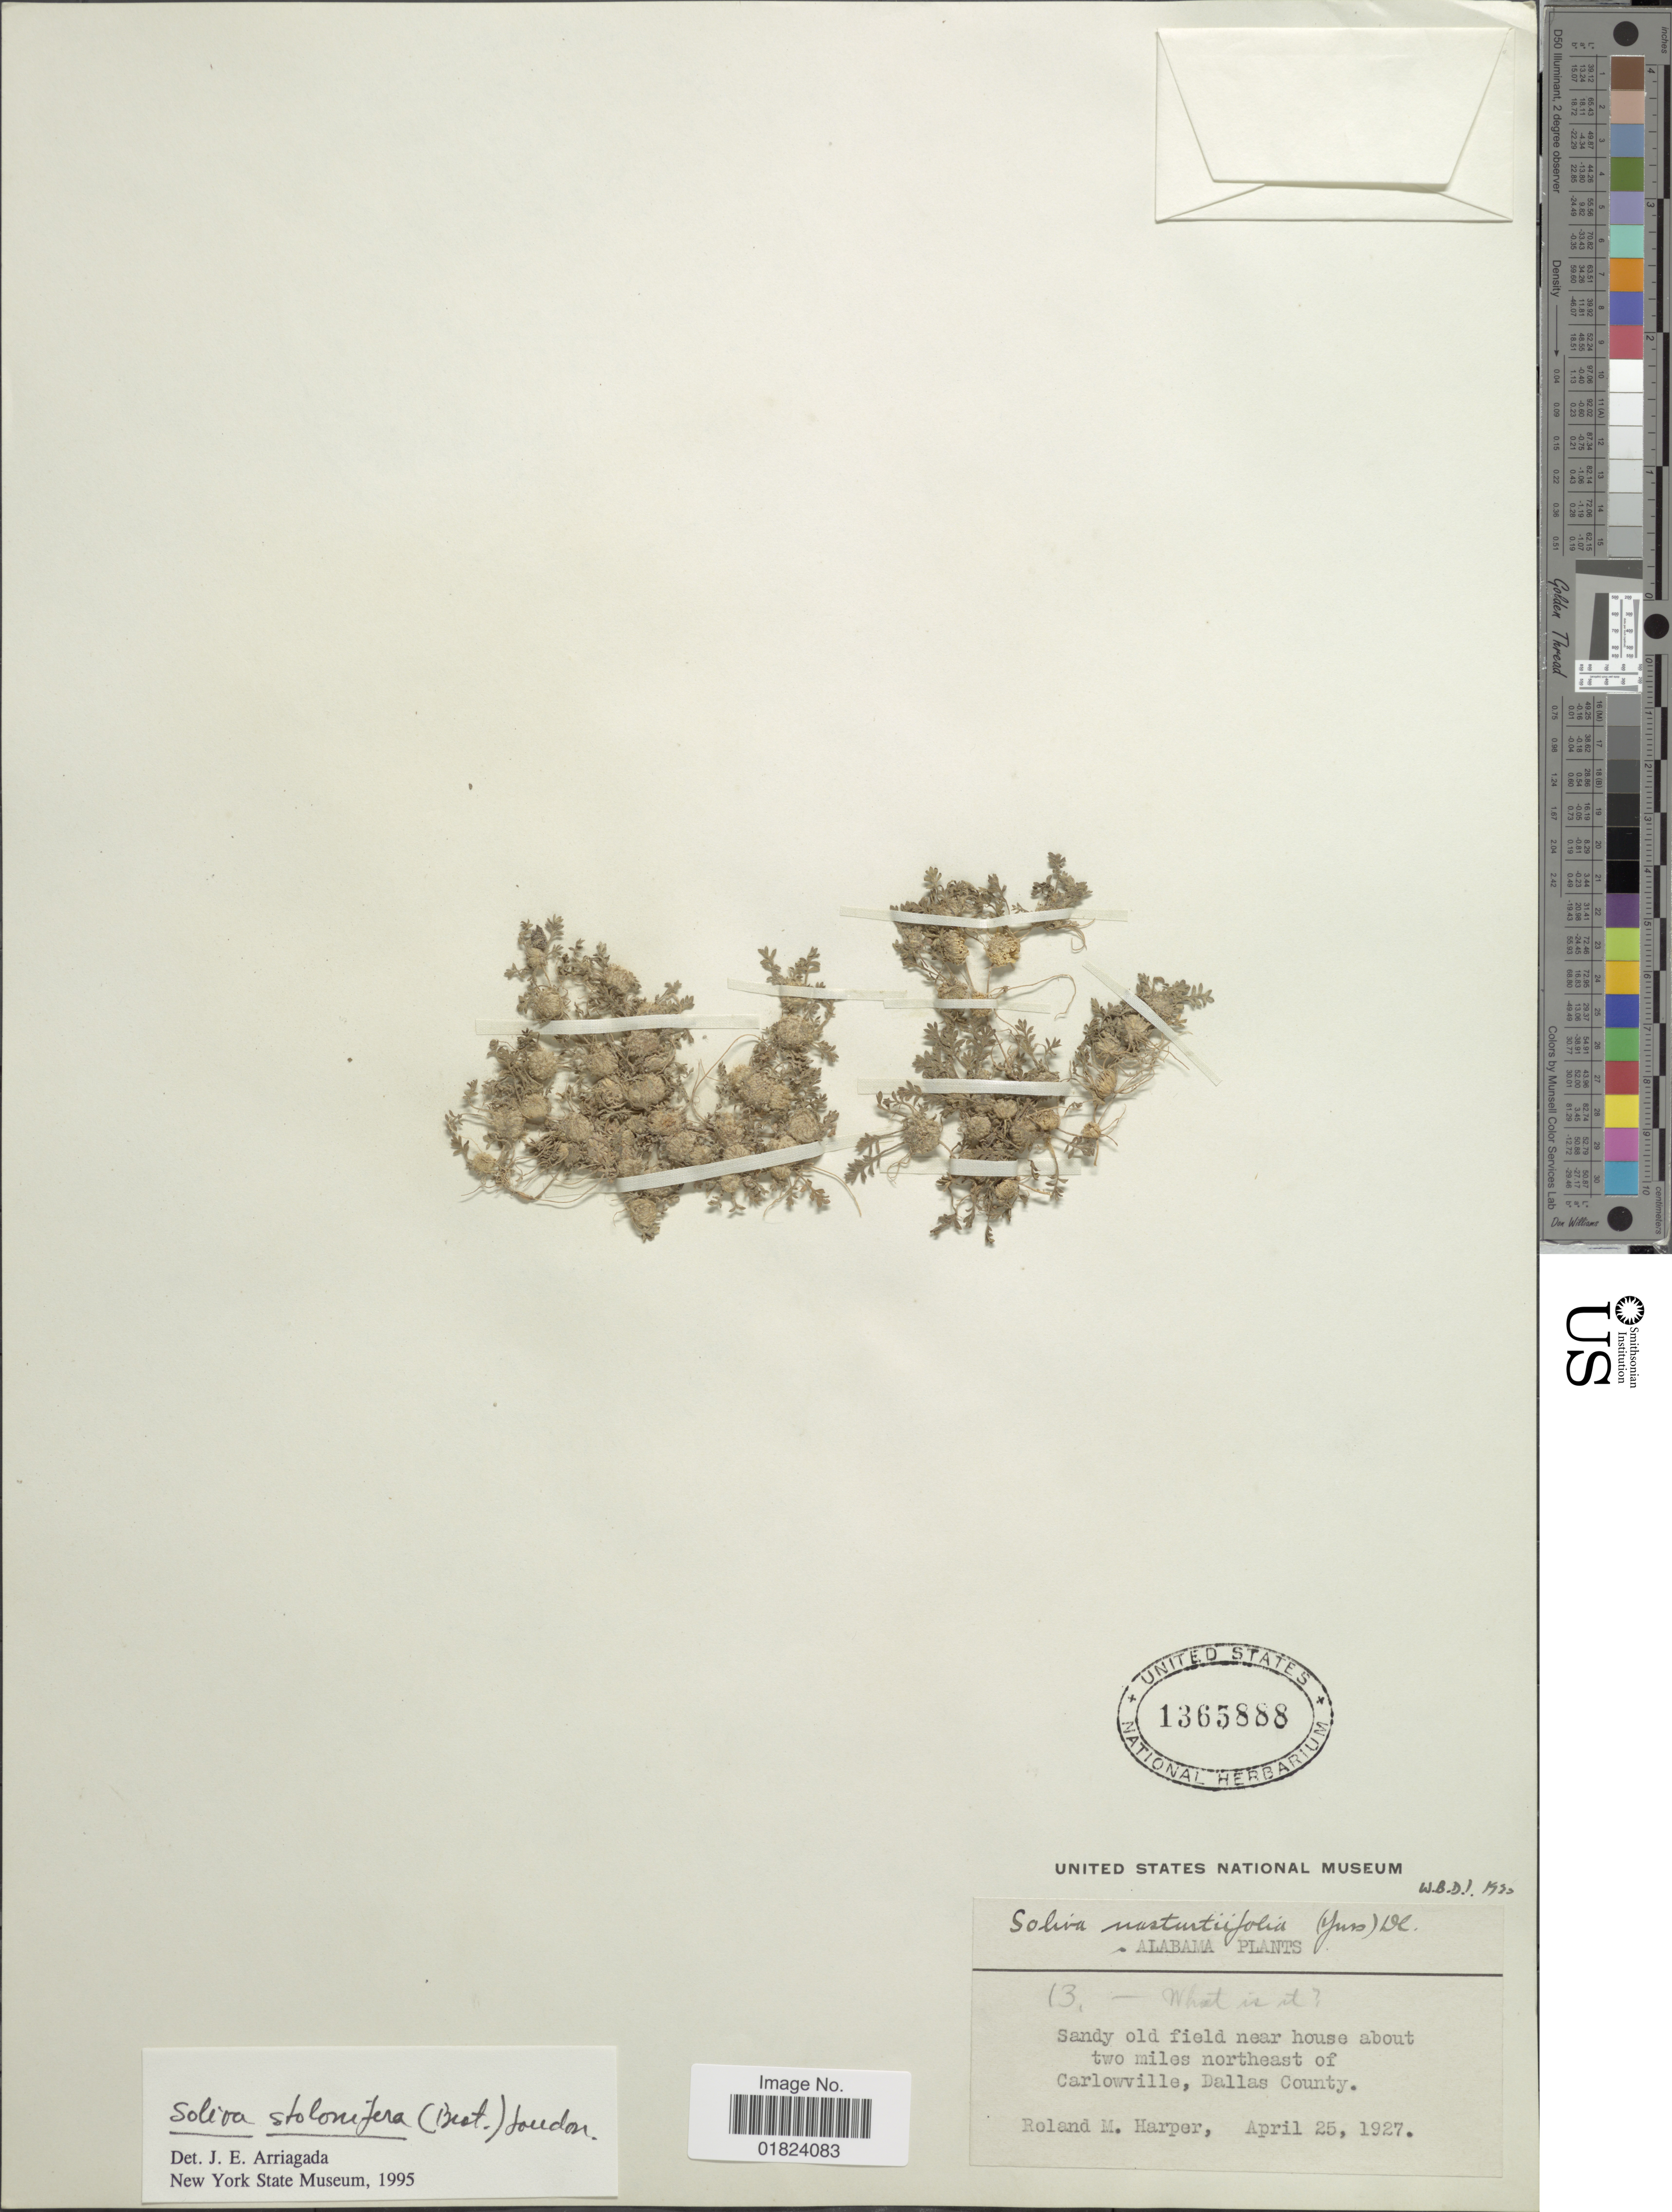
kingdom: Plantae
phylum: Tracheophyta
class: Magnoliopsida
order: Asterales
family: Asteraceae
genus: Soliva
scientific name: Soliva stolonifera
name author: (Brot.) Loudon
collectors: R. M. Harper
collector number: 13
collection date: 1927-04-25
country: United States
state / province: Alabama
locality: Sandy old field near house about two miles northeast of Carlowville, Dallas County.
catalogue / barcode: US 1365888